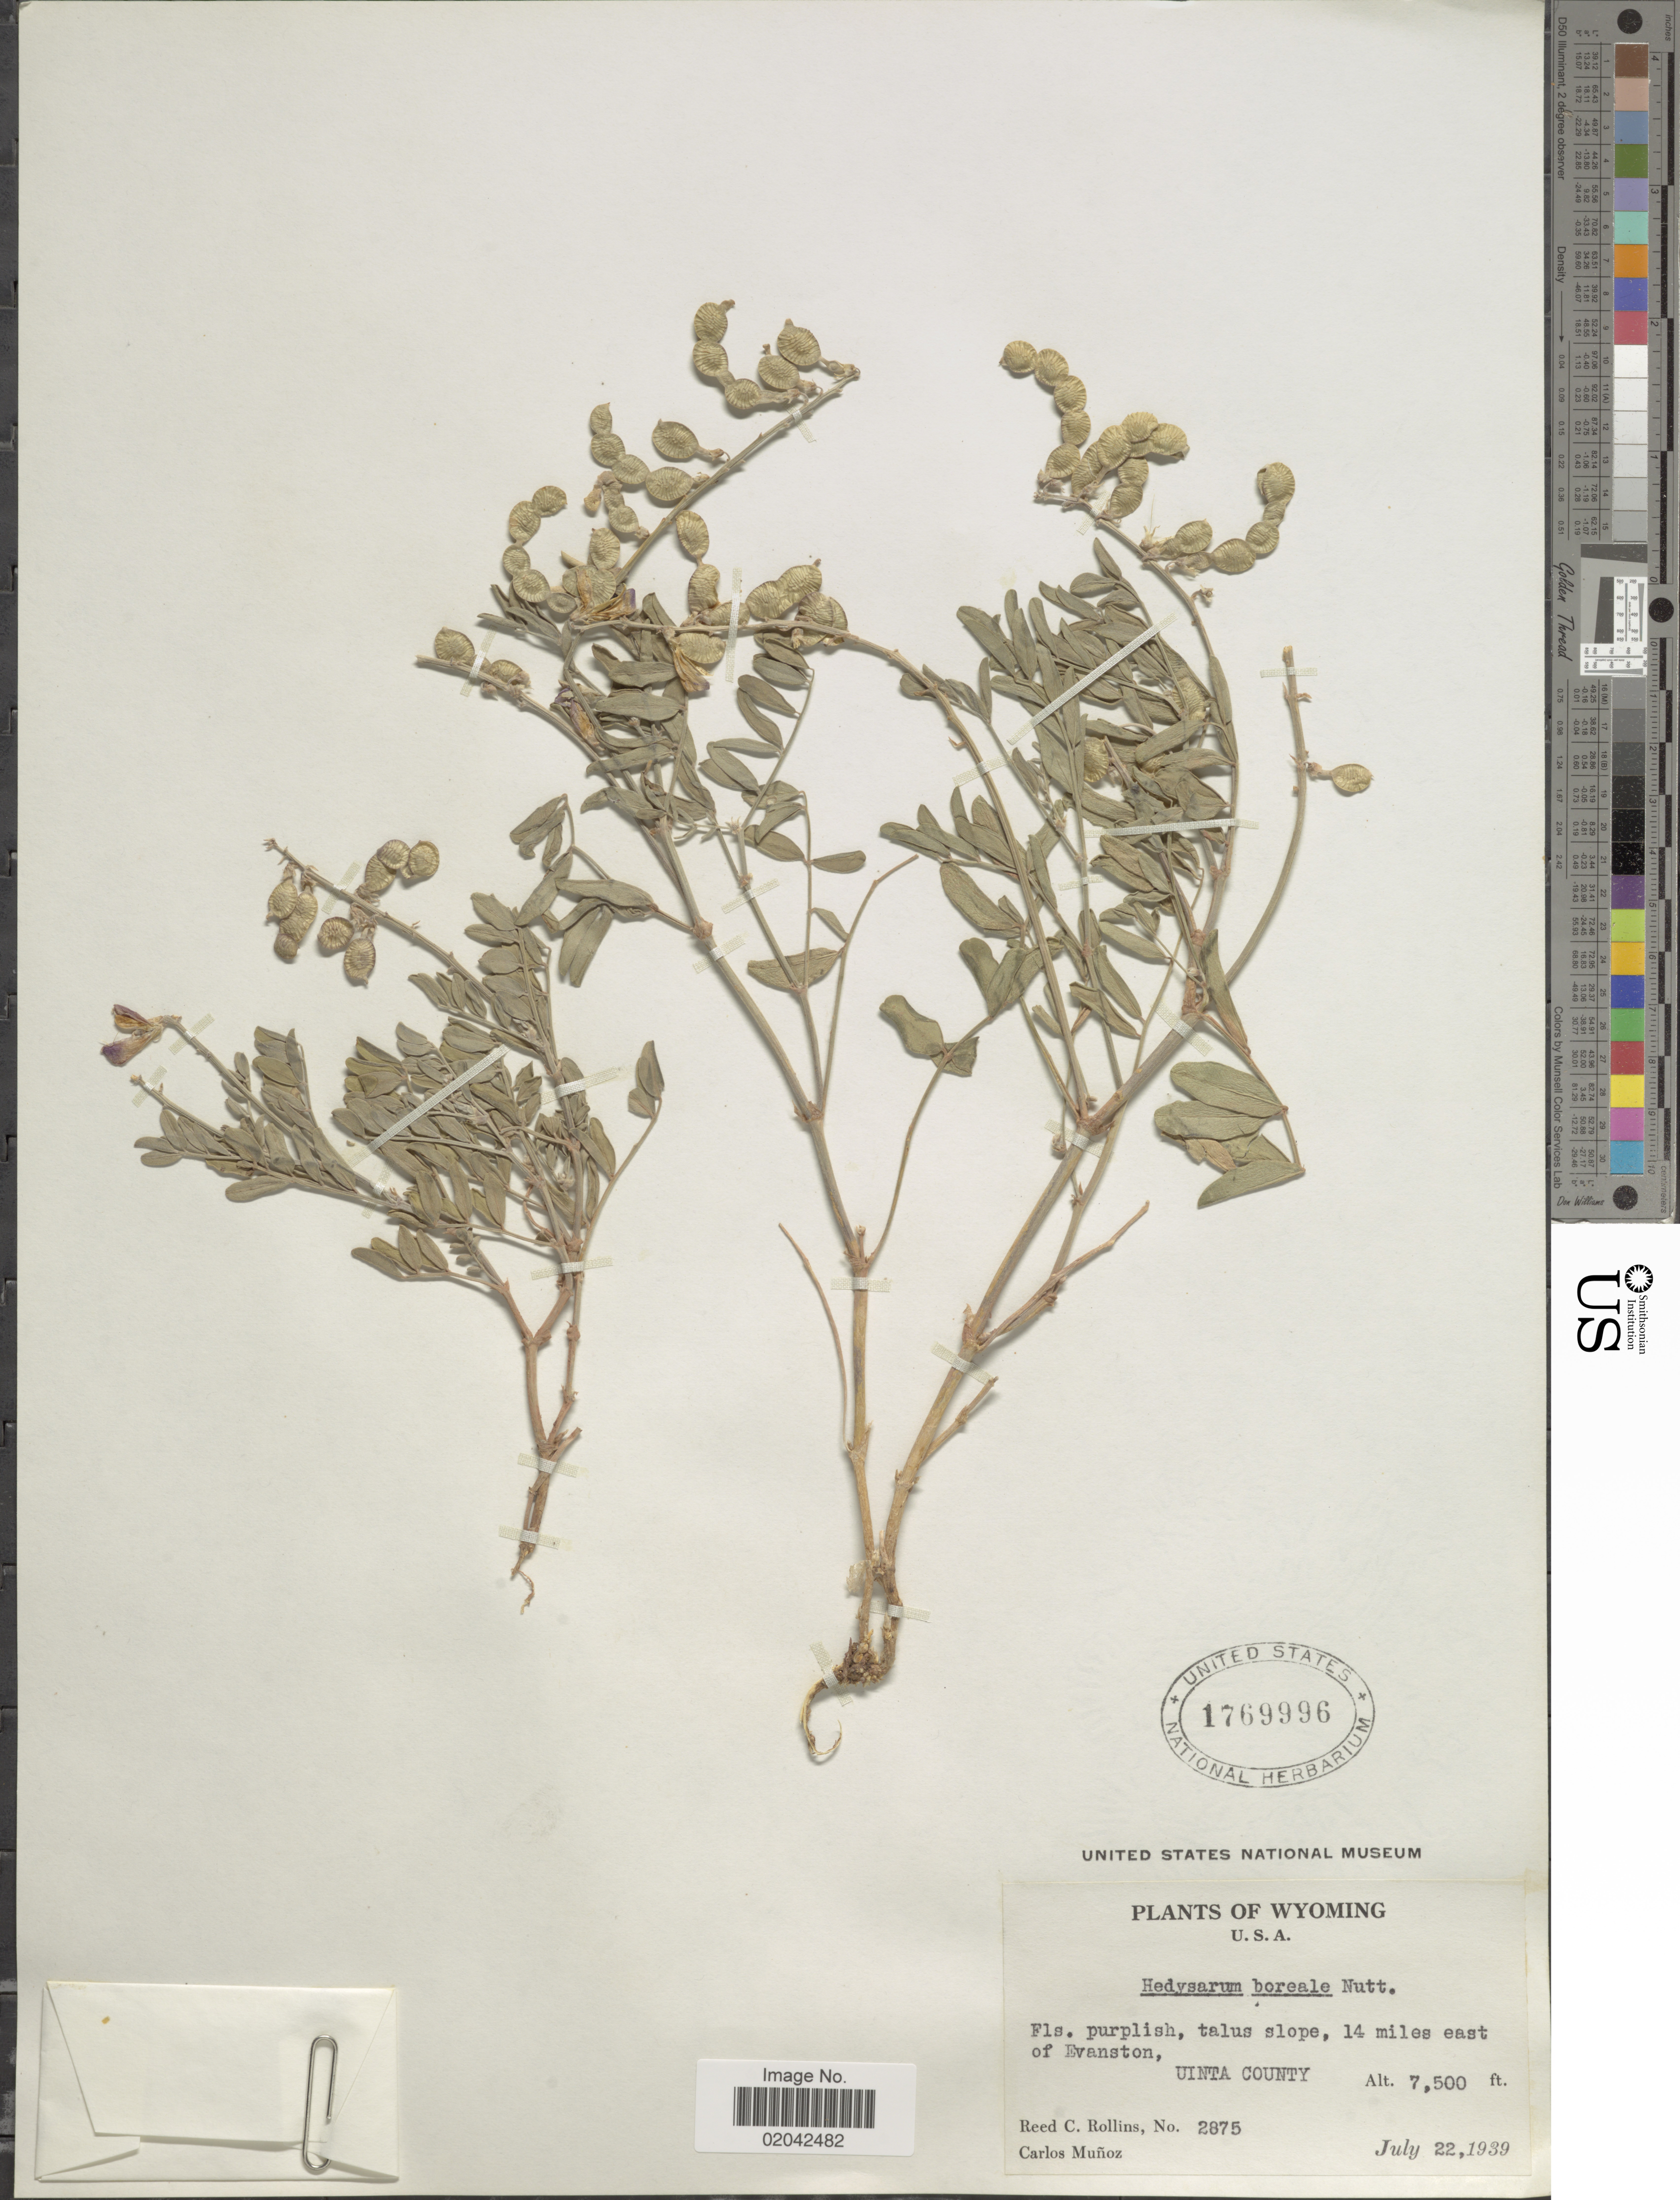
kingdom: Plantae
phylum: Tracheophyta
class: Magnoliopsida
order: Fabales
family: Fabaceae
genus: Hedysarum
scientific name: Hedysarum boreale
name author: Nutt.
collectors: R. C. Rollins & C. Muñoz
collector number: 2875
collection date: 1939-07-22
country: United States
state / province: Wyoming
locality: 14 miles east of Evanston, Uinta County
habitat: talus slope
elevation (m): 2286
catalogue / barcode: US 1769996